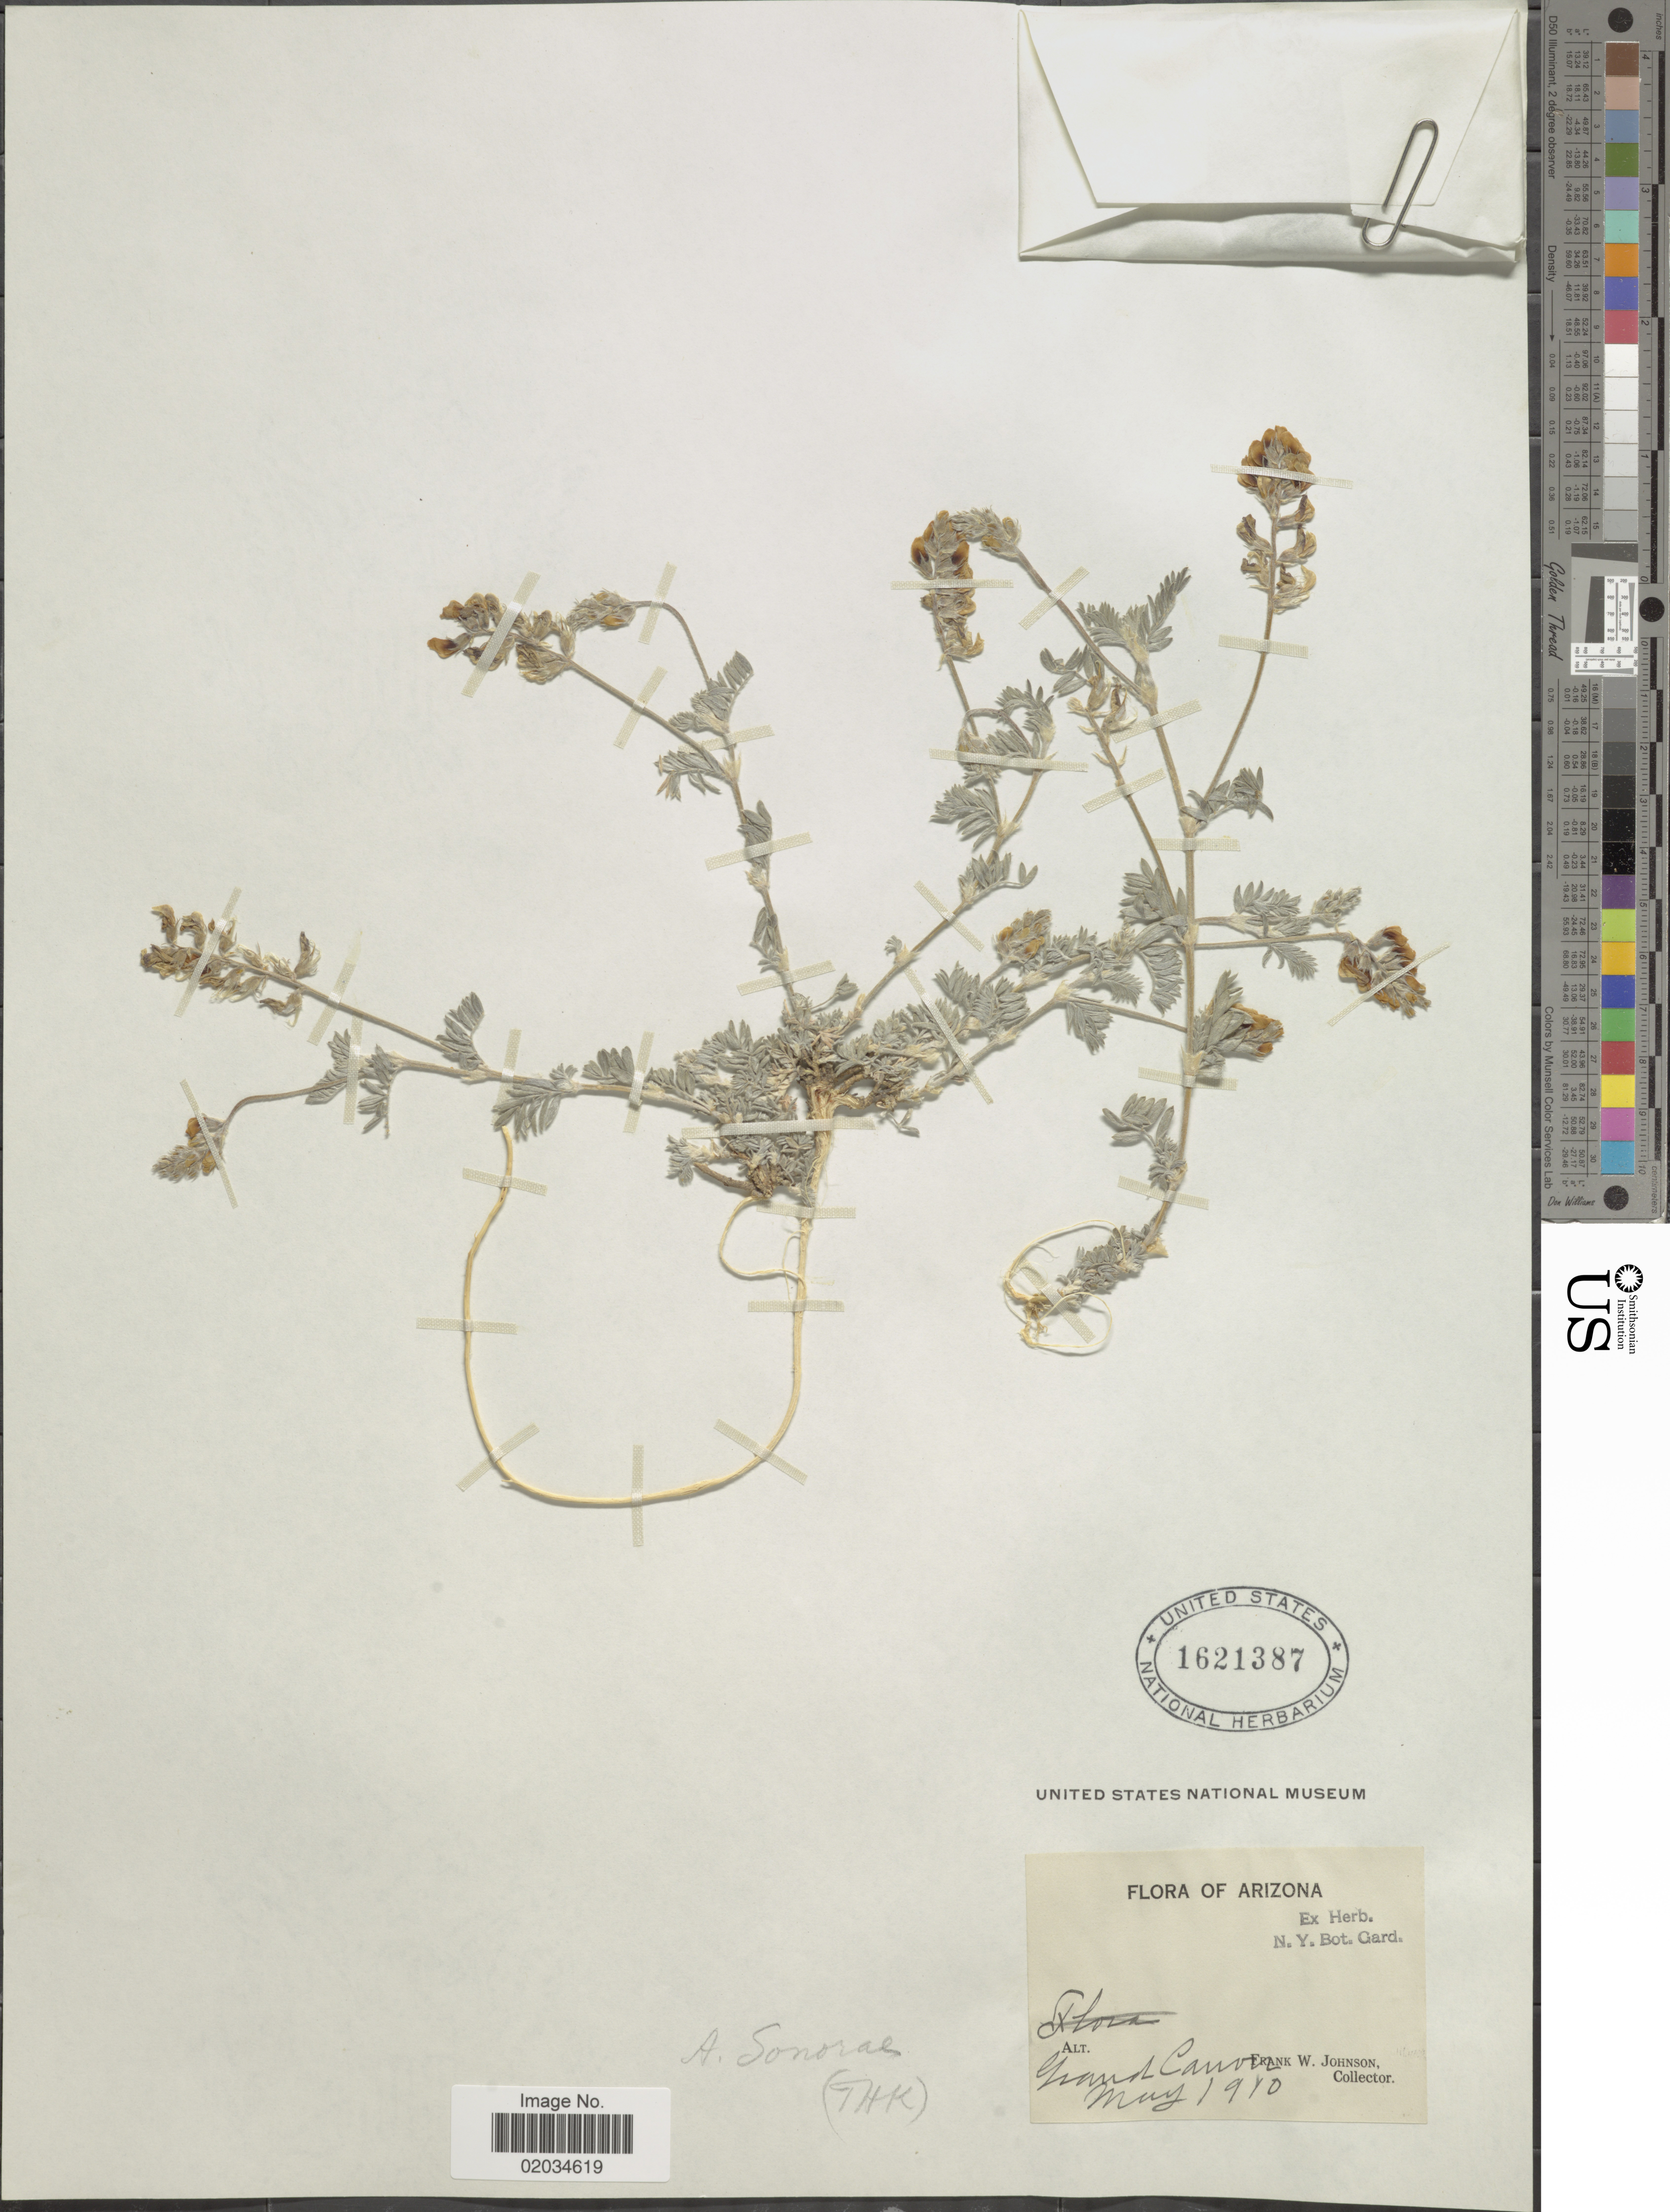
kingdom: Plantae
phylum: Tracheophyta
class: Magnoliopsida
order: Fabales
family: Fabaceae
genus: Astragalus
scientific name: Astragalus sonorae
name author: A. Gray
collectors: F. W. Johnson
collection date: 1910-05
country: United States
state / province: Arizona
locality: Grand Canon.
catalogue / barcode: US 1621387